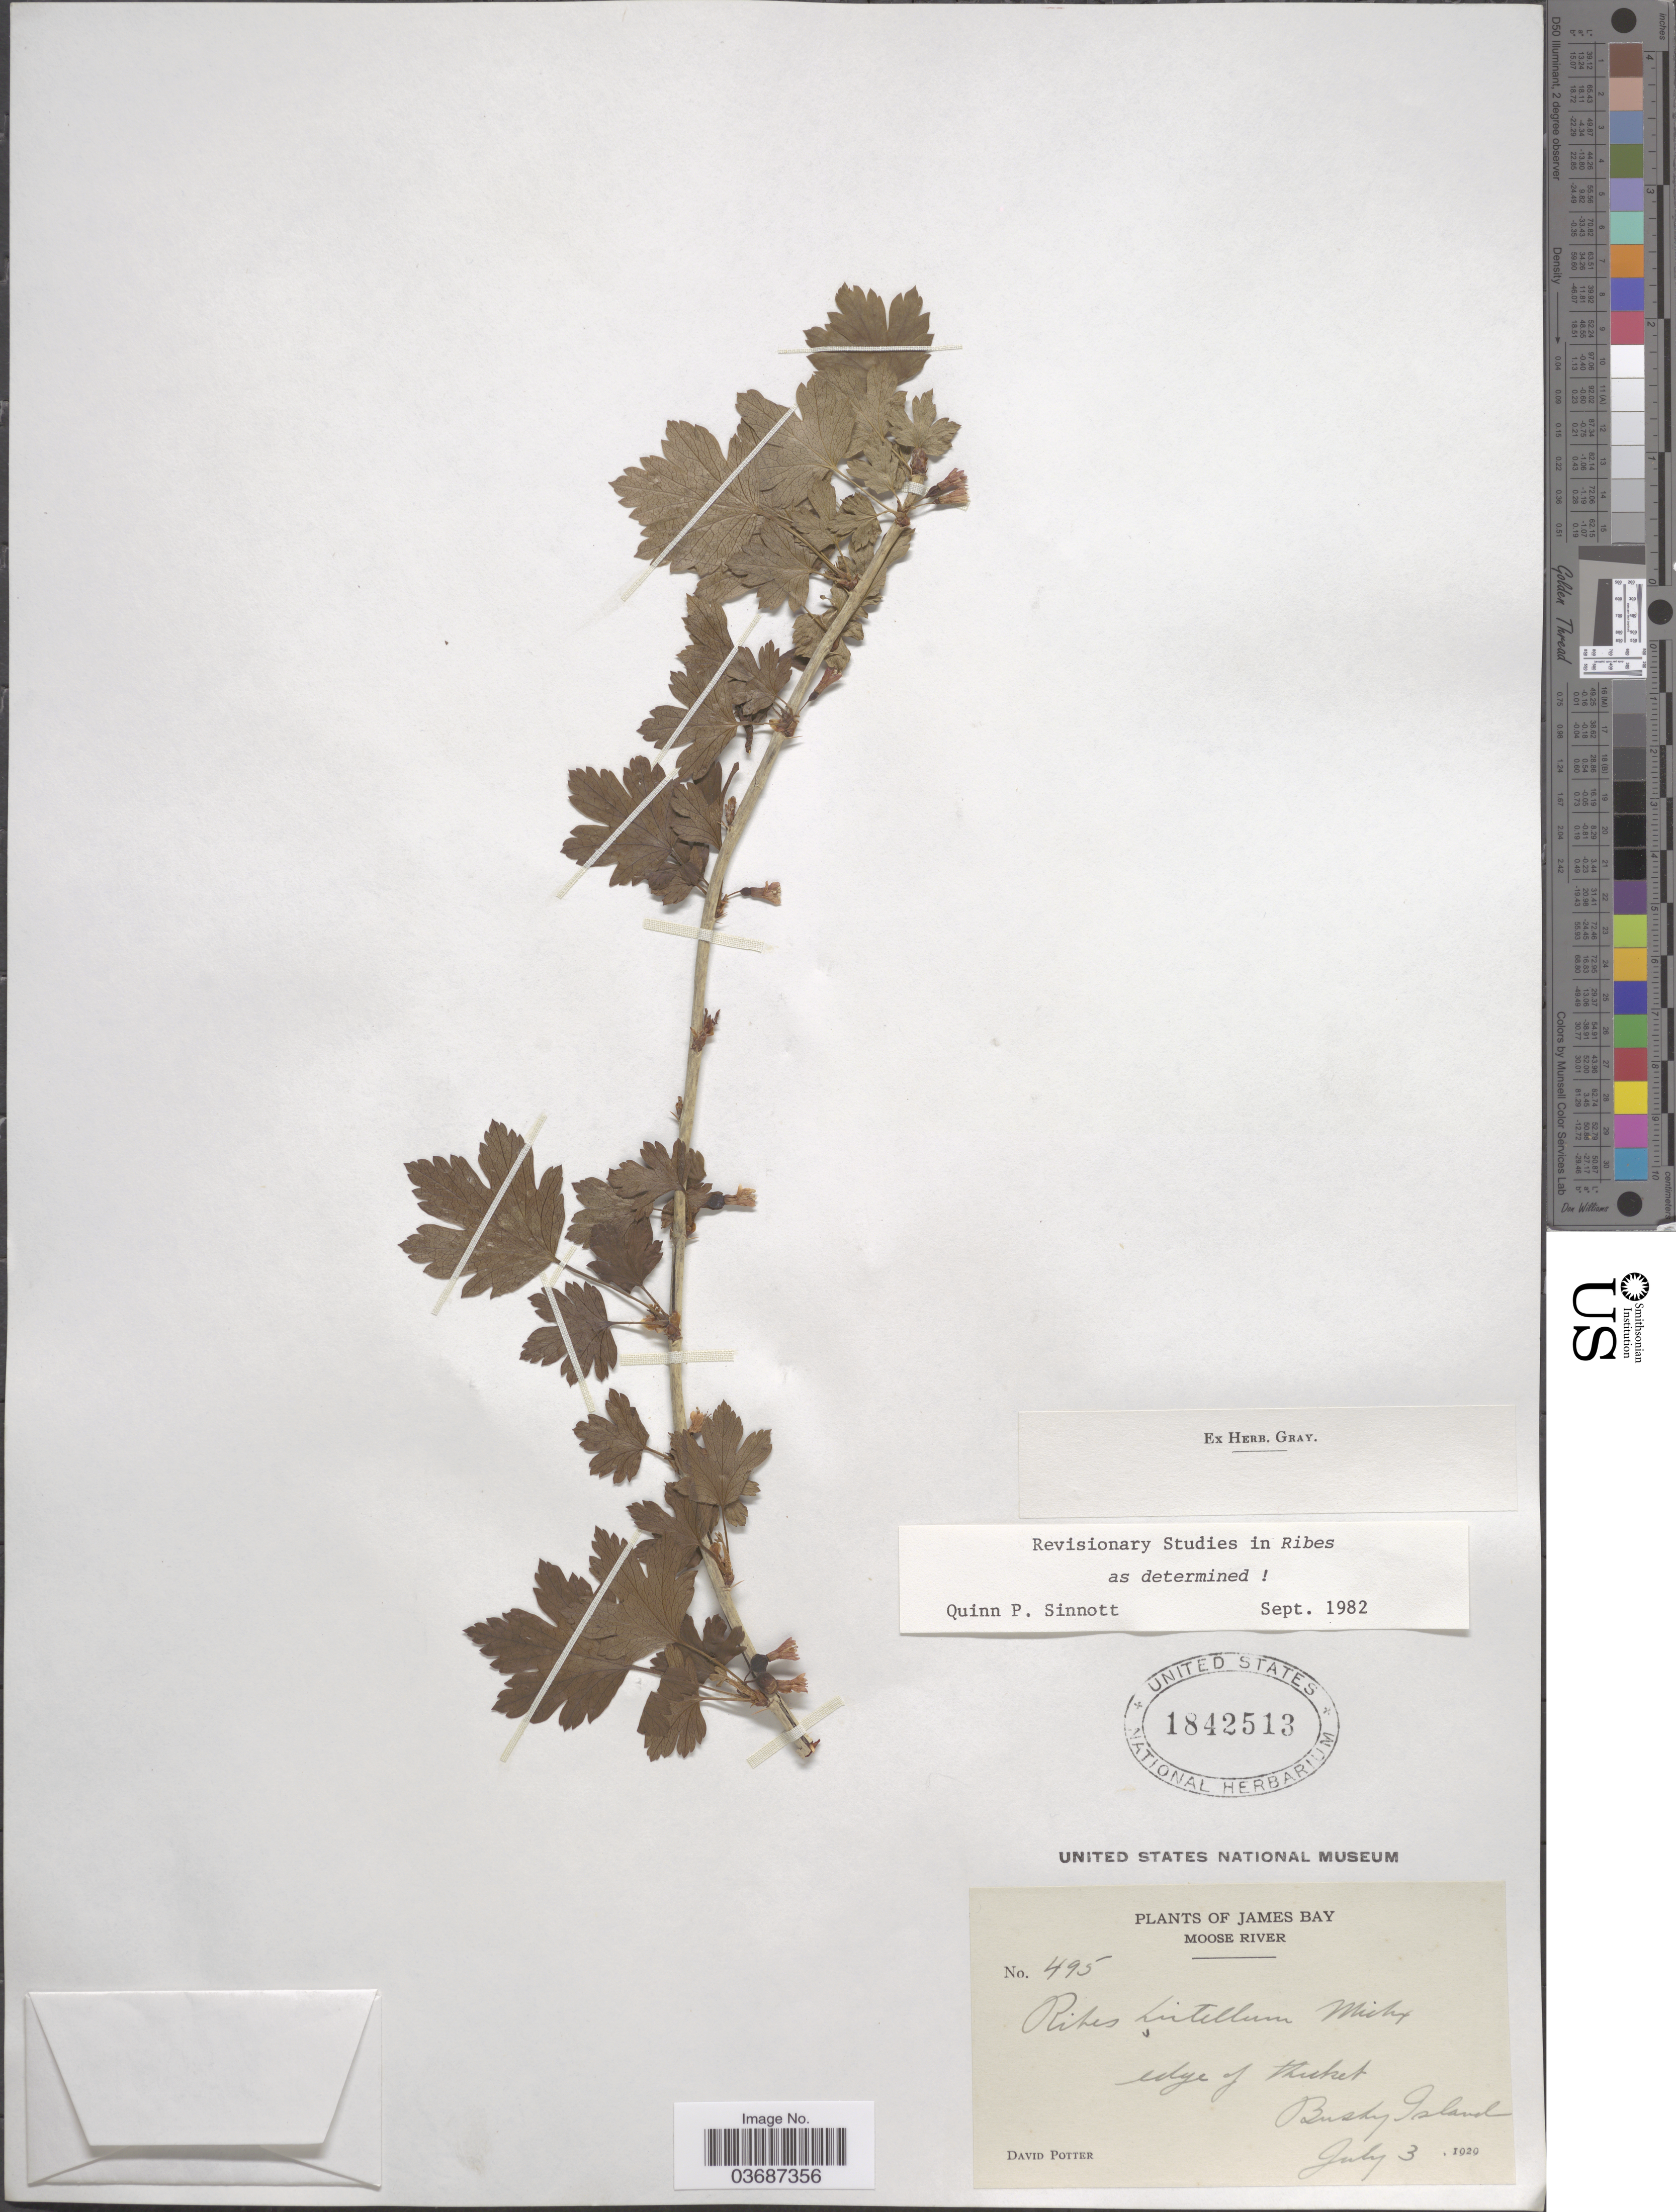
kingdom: Plantae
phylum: Tracheophyta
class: Magnoliopsida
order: Saxifragales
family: Grossulariaceae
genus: Ribes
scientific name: Ribes hirtellum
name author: Michx.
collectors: D. Potter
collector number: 495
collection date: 1929-07-03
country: Canada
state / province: Ontario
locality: James Bay. Moose River. Edge of thicket. Bushy Island.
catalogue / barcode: US 1842513